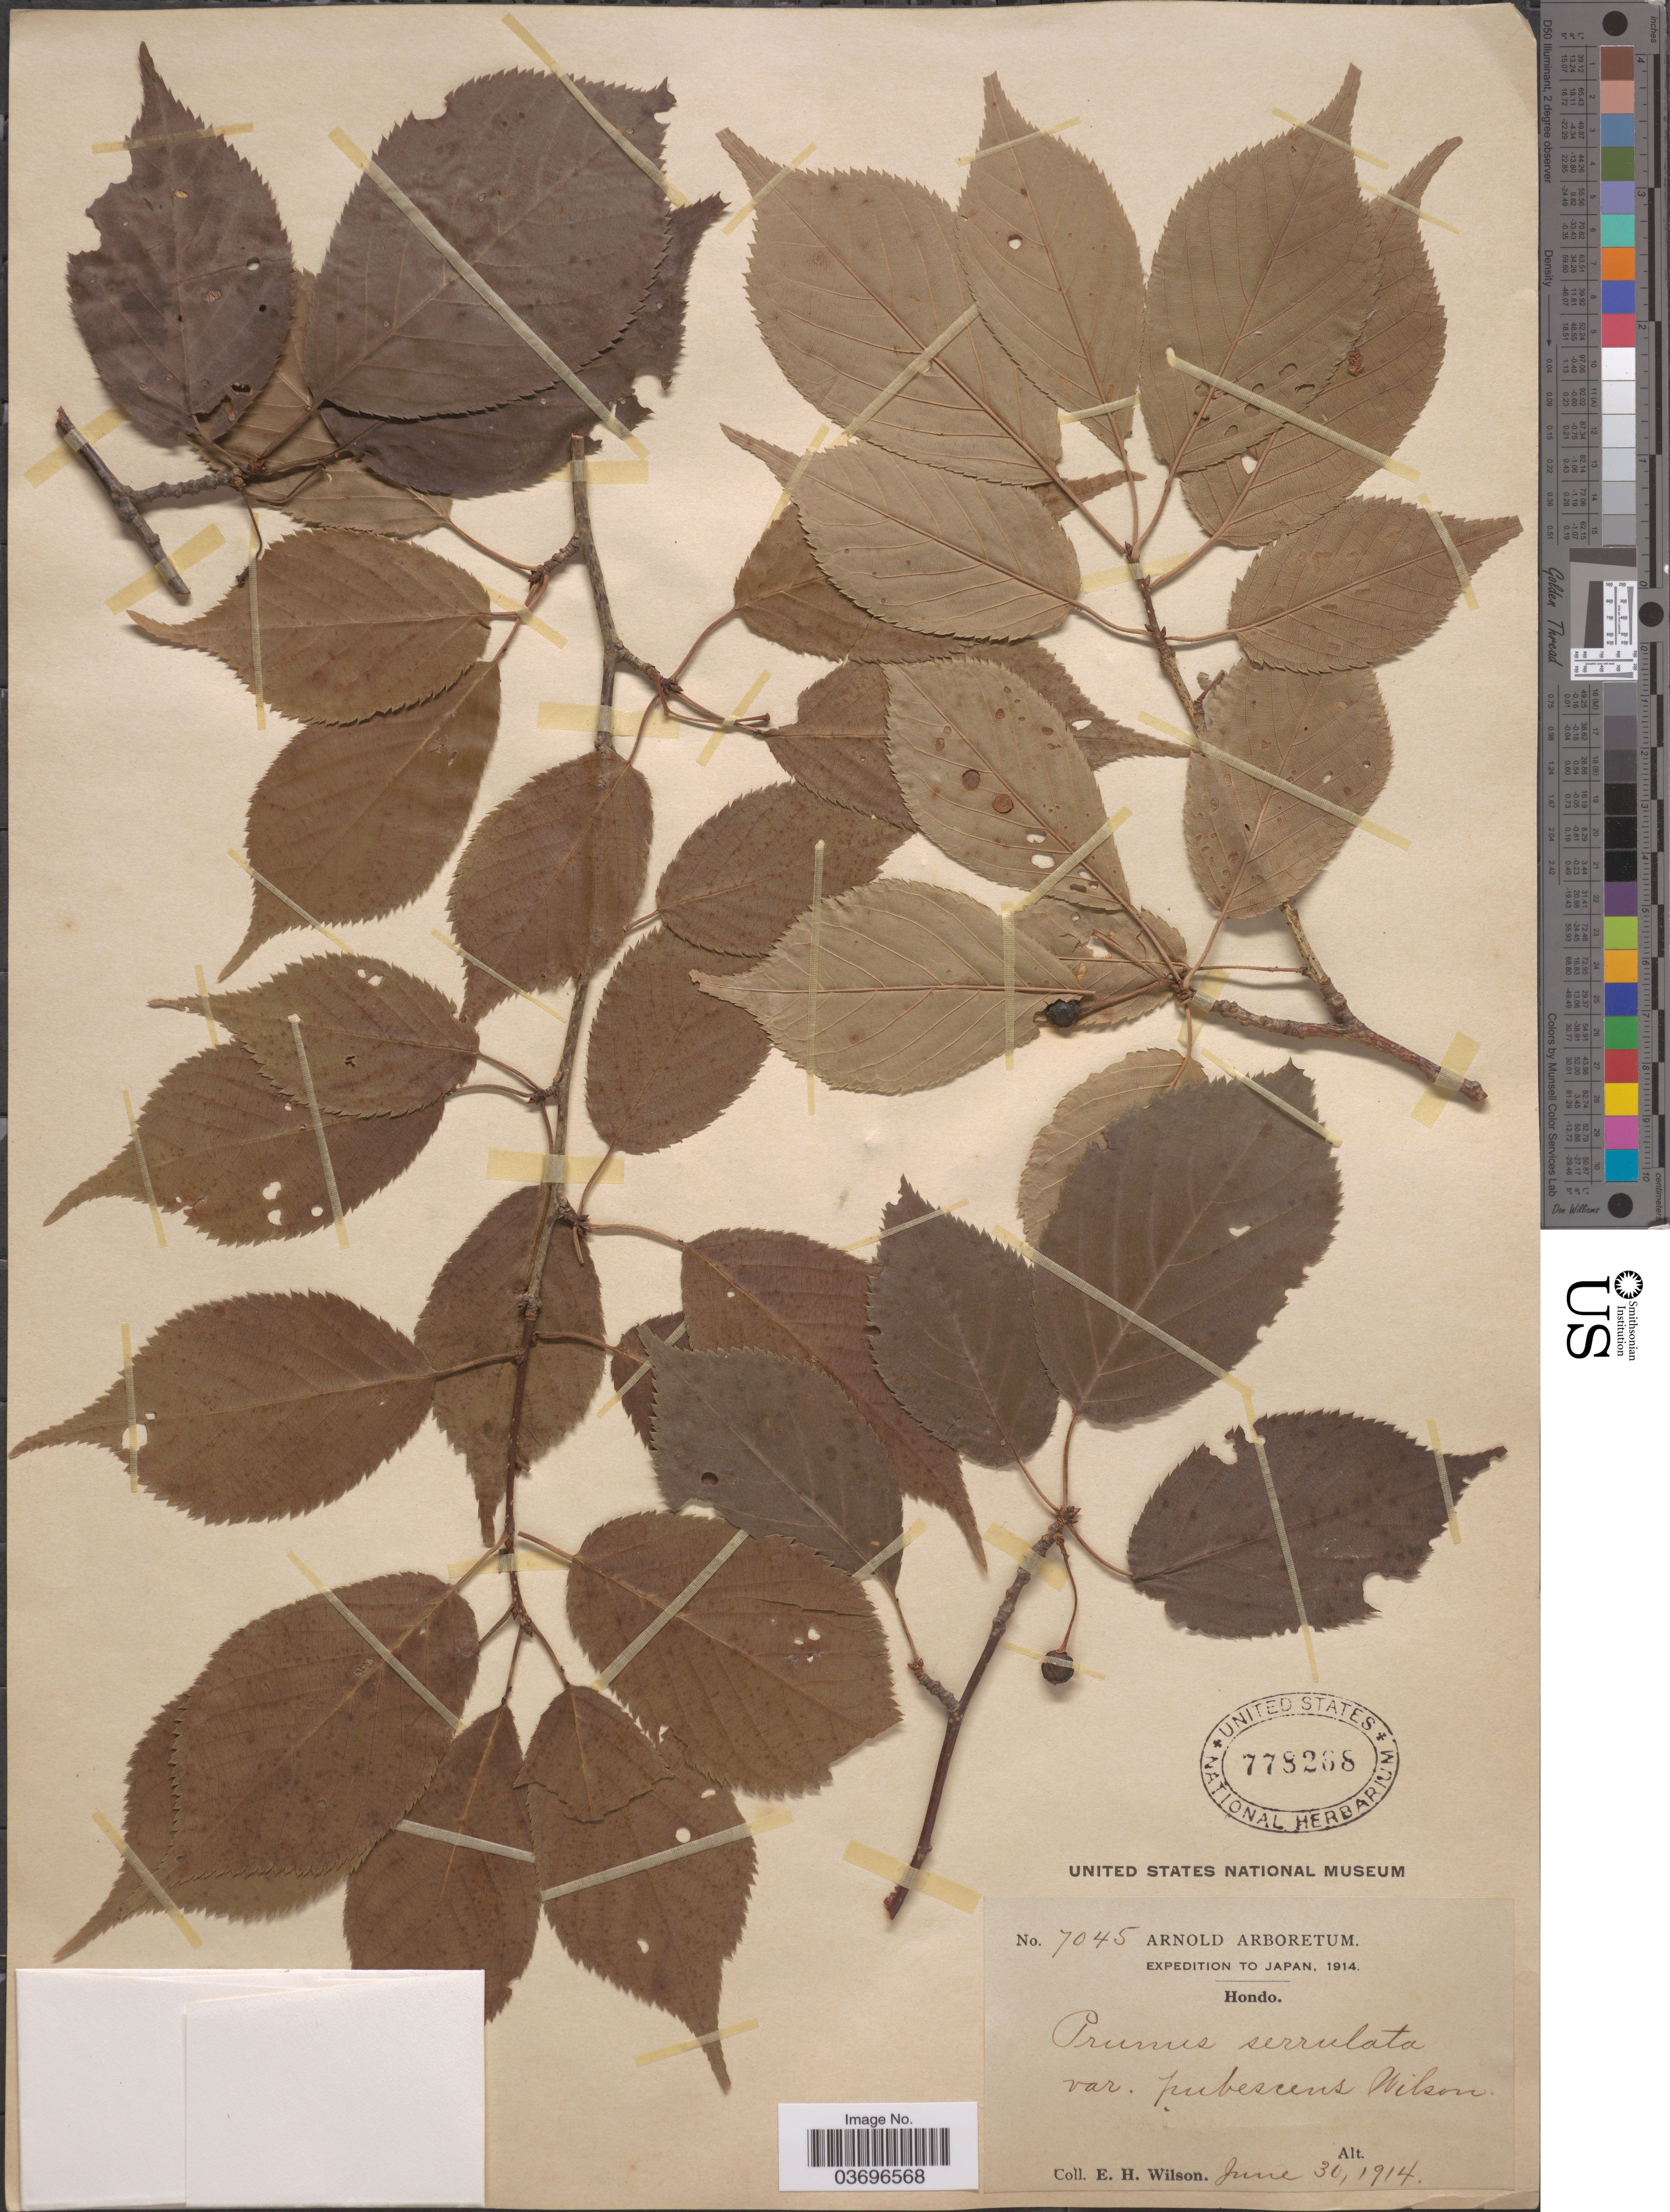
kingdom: Plantae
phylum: Tracheophyta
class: Magnoliopsida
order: Rosales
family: Rosaceae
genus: Pyrus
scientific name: Pyrus serrulata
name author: Rehder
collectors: E. Wilson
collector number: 7045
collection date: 1914-06-30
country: Japan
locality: Hondo.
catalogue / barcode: US 778268